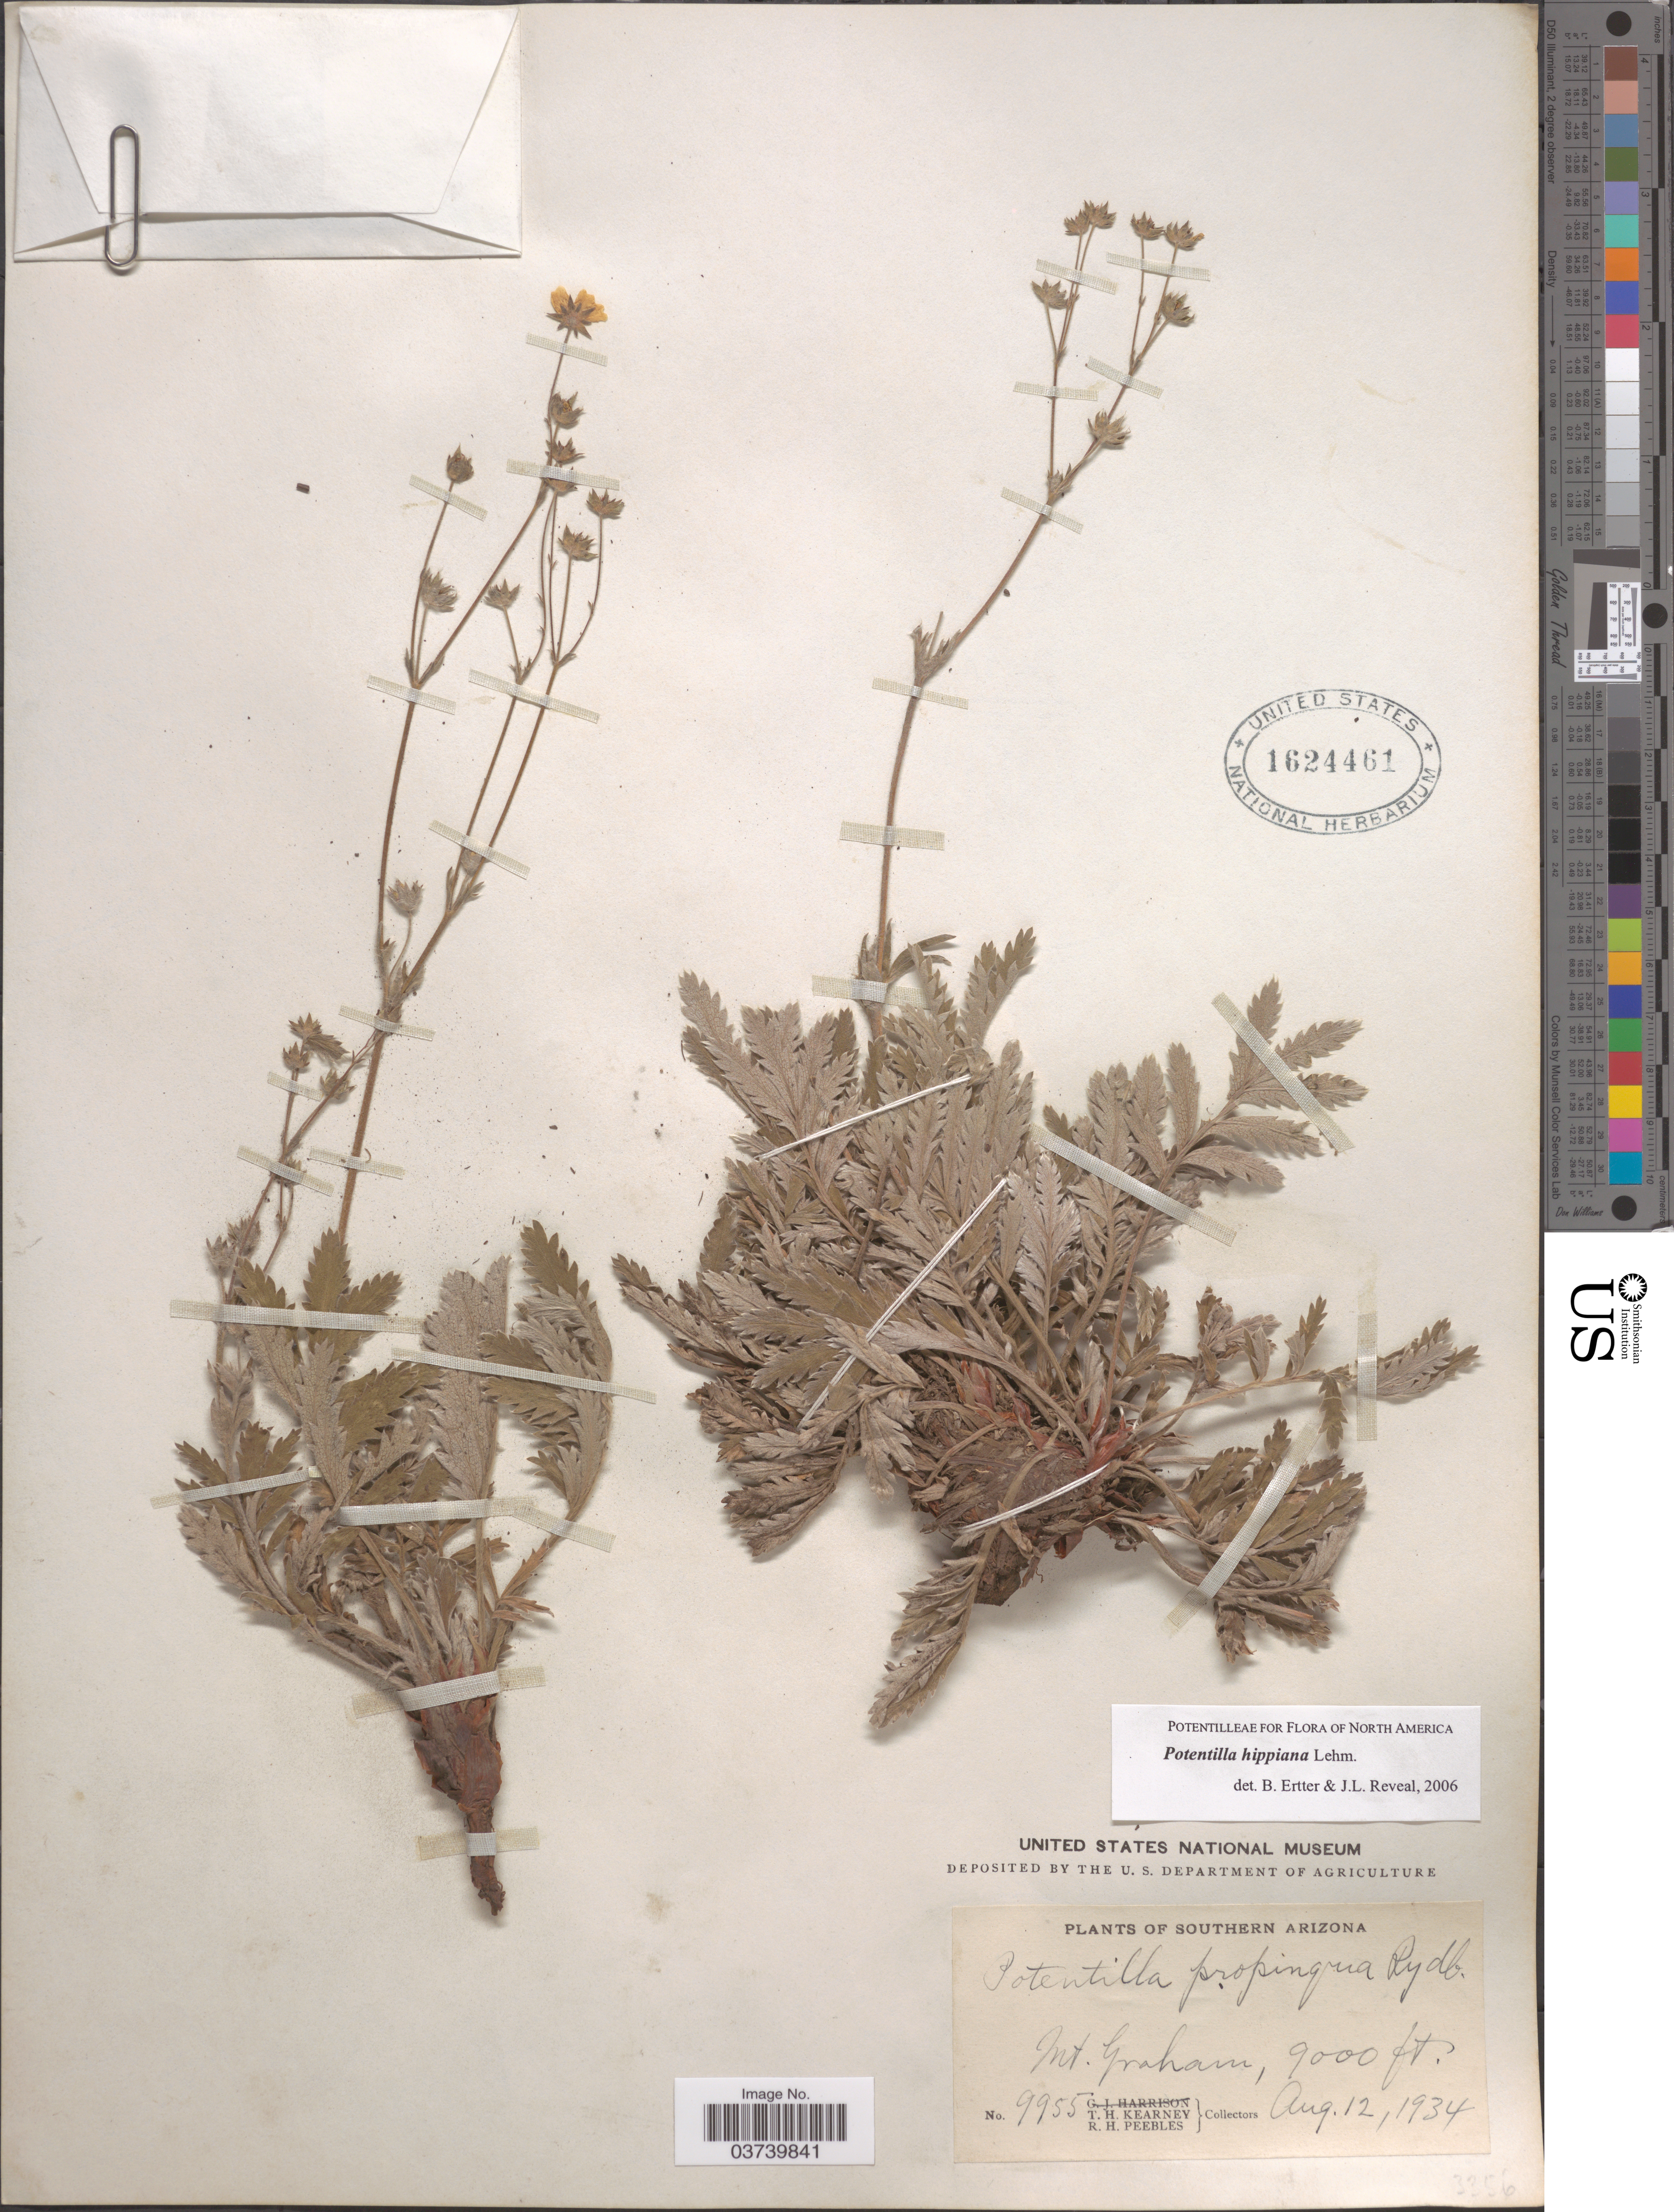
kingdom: Plantae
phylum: Tracheophyta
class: Magnoliopsida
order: Rosales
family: Rosaceae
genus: Potentilla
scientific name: Potentilla hippiana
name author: Lehm.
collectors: T. H. Kearney & R. H. Peebles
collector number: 9955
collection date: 1934-08-12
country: United States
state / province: Arizona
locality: Southern Arizona. Mt. Graham.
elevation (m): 2743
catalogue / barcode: US 1624461